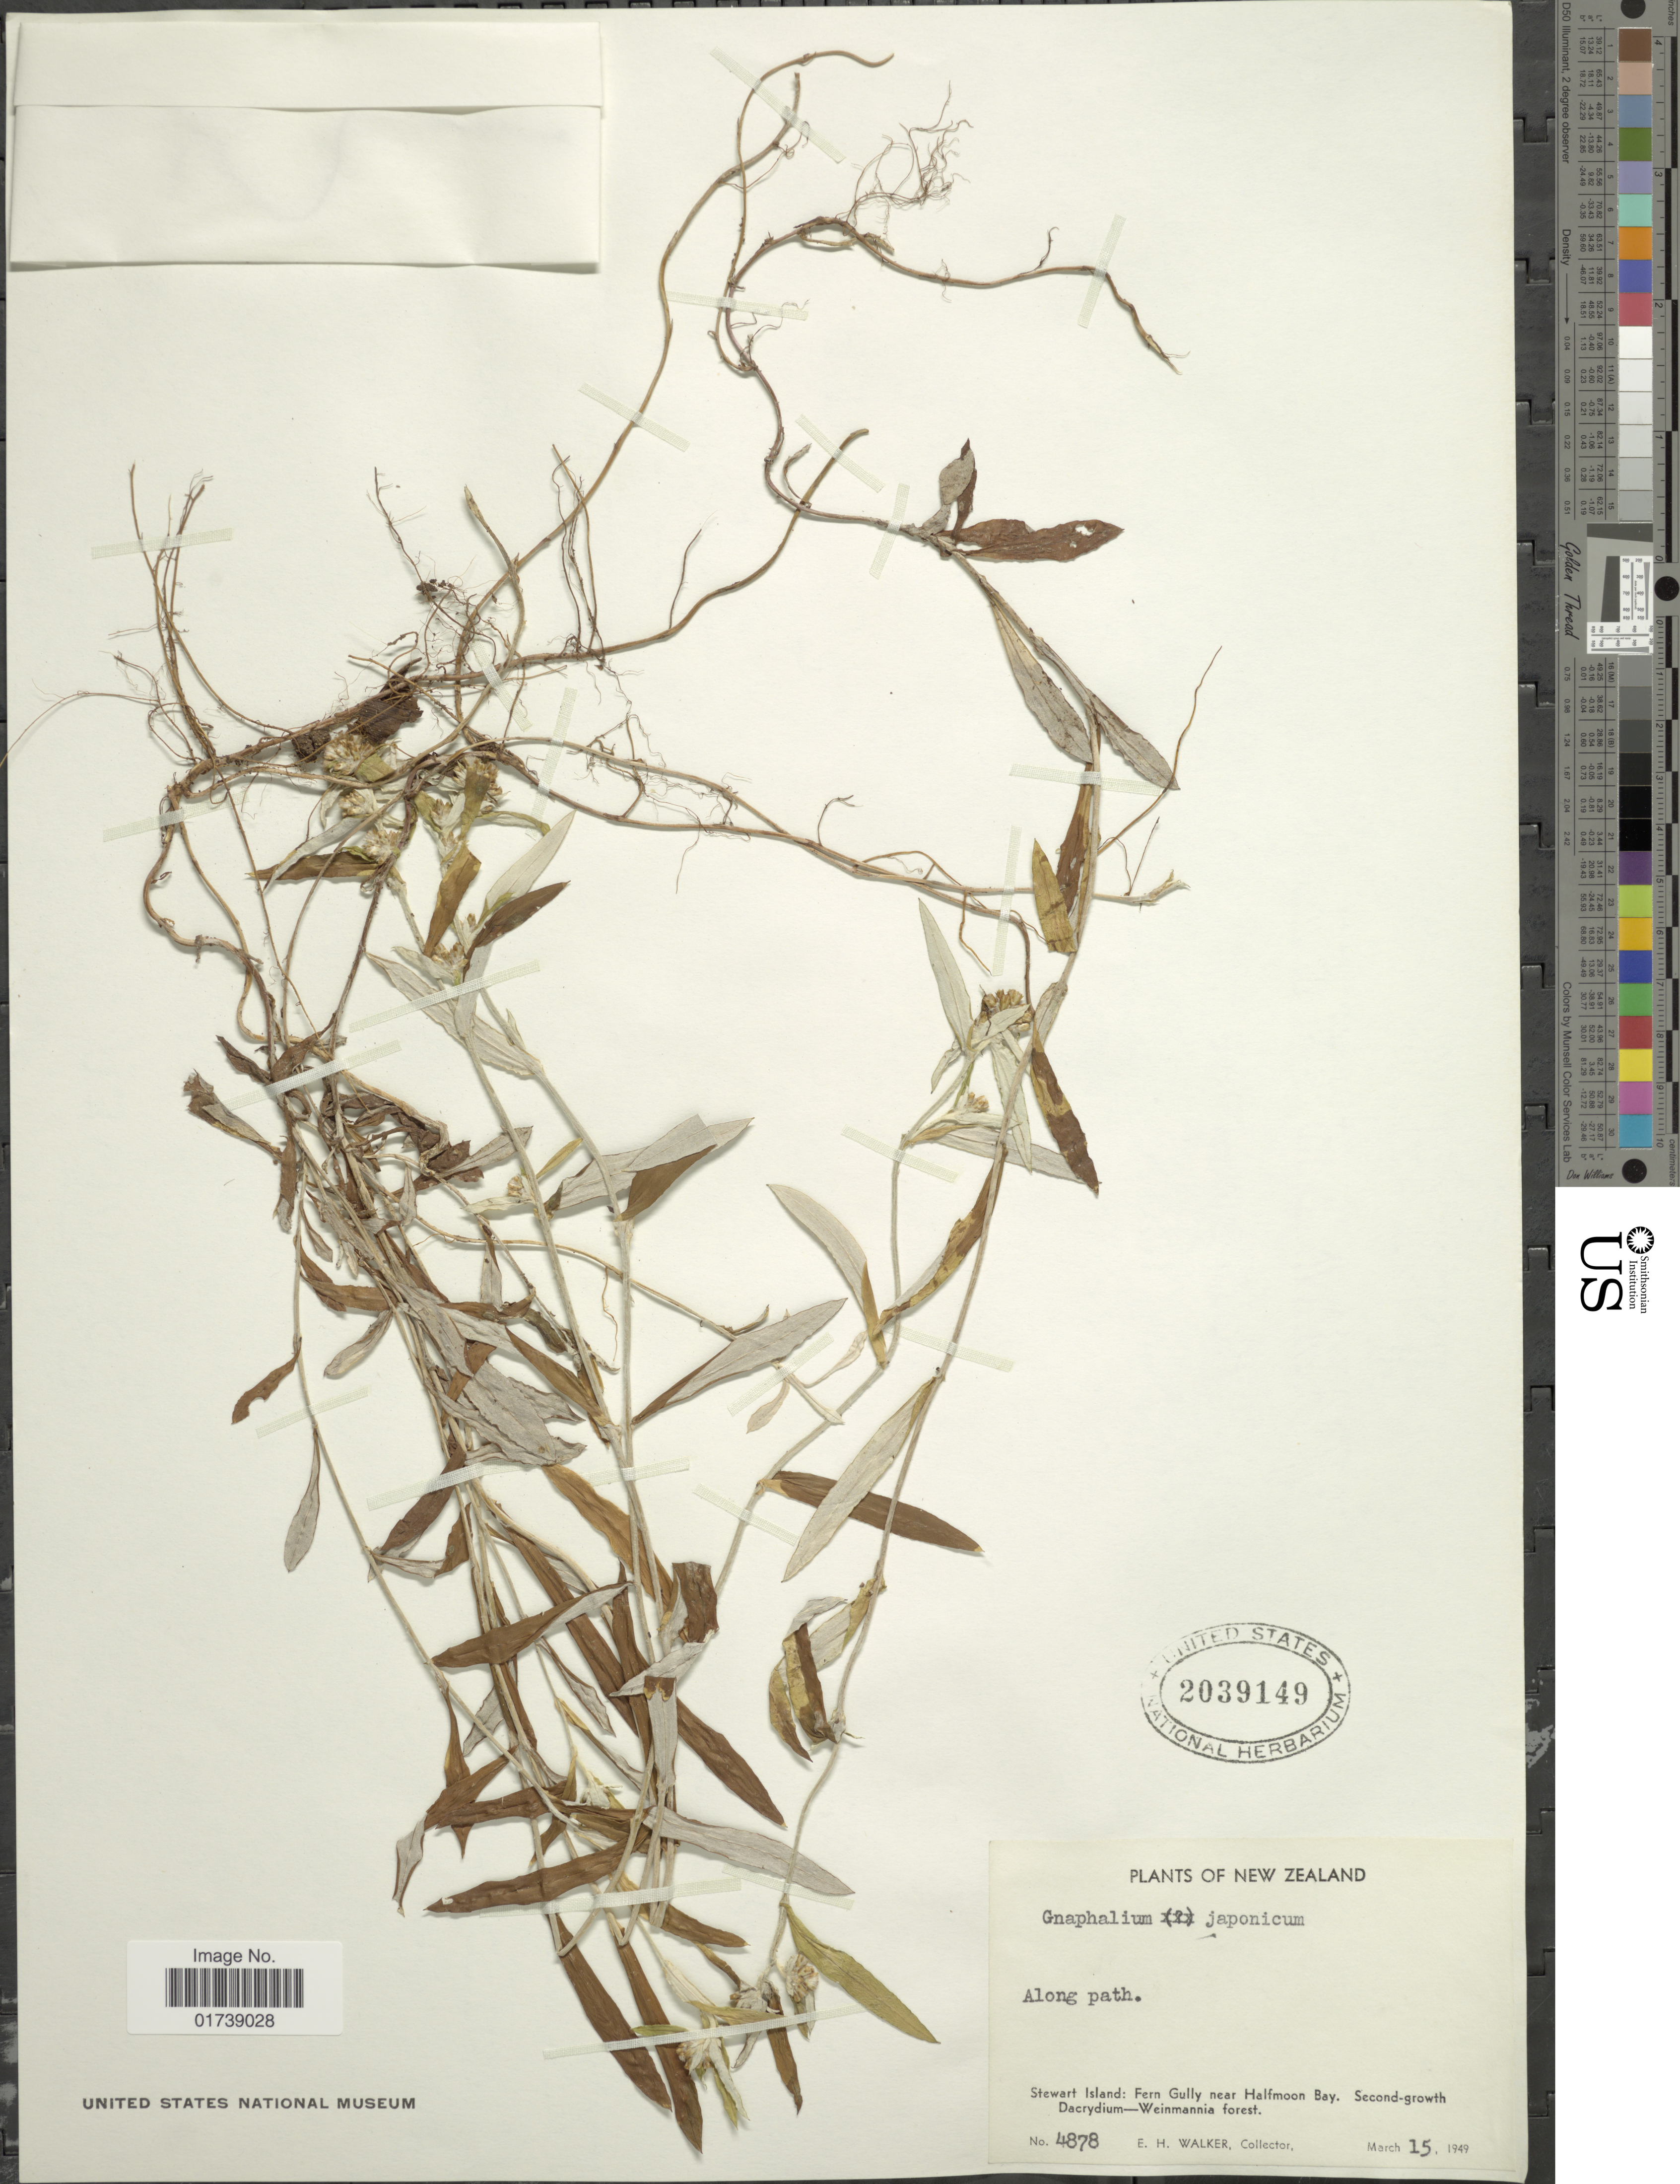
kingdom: Plantae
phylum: Tracheophyta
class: Magnoliopsida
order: Asterales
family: Asteraceae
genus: Euchiton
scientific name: Euchiton involucratus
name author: (G. Forst.) Holub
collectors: E. H. Walker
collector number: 4878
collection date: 1949-03-15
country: New Zealand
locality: Stewart Island: Fern Gully near Halfmoon Bay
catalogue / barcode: US 2039149